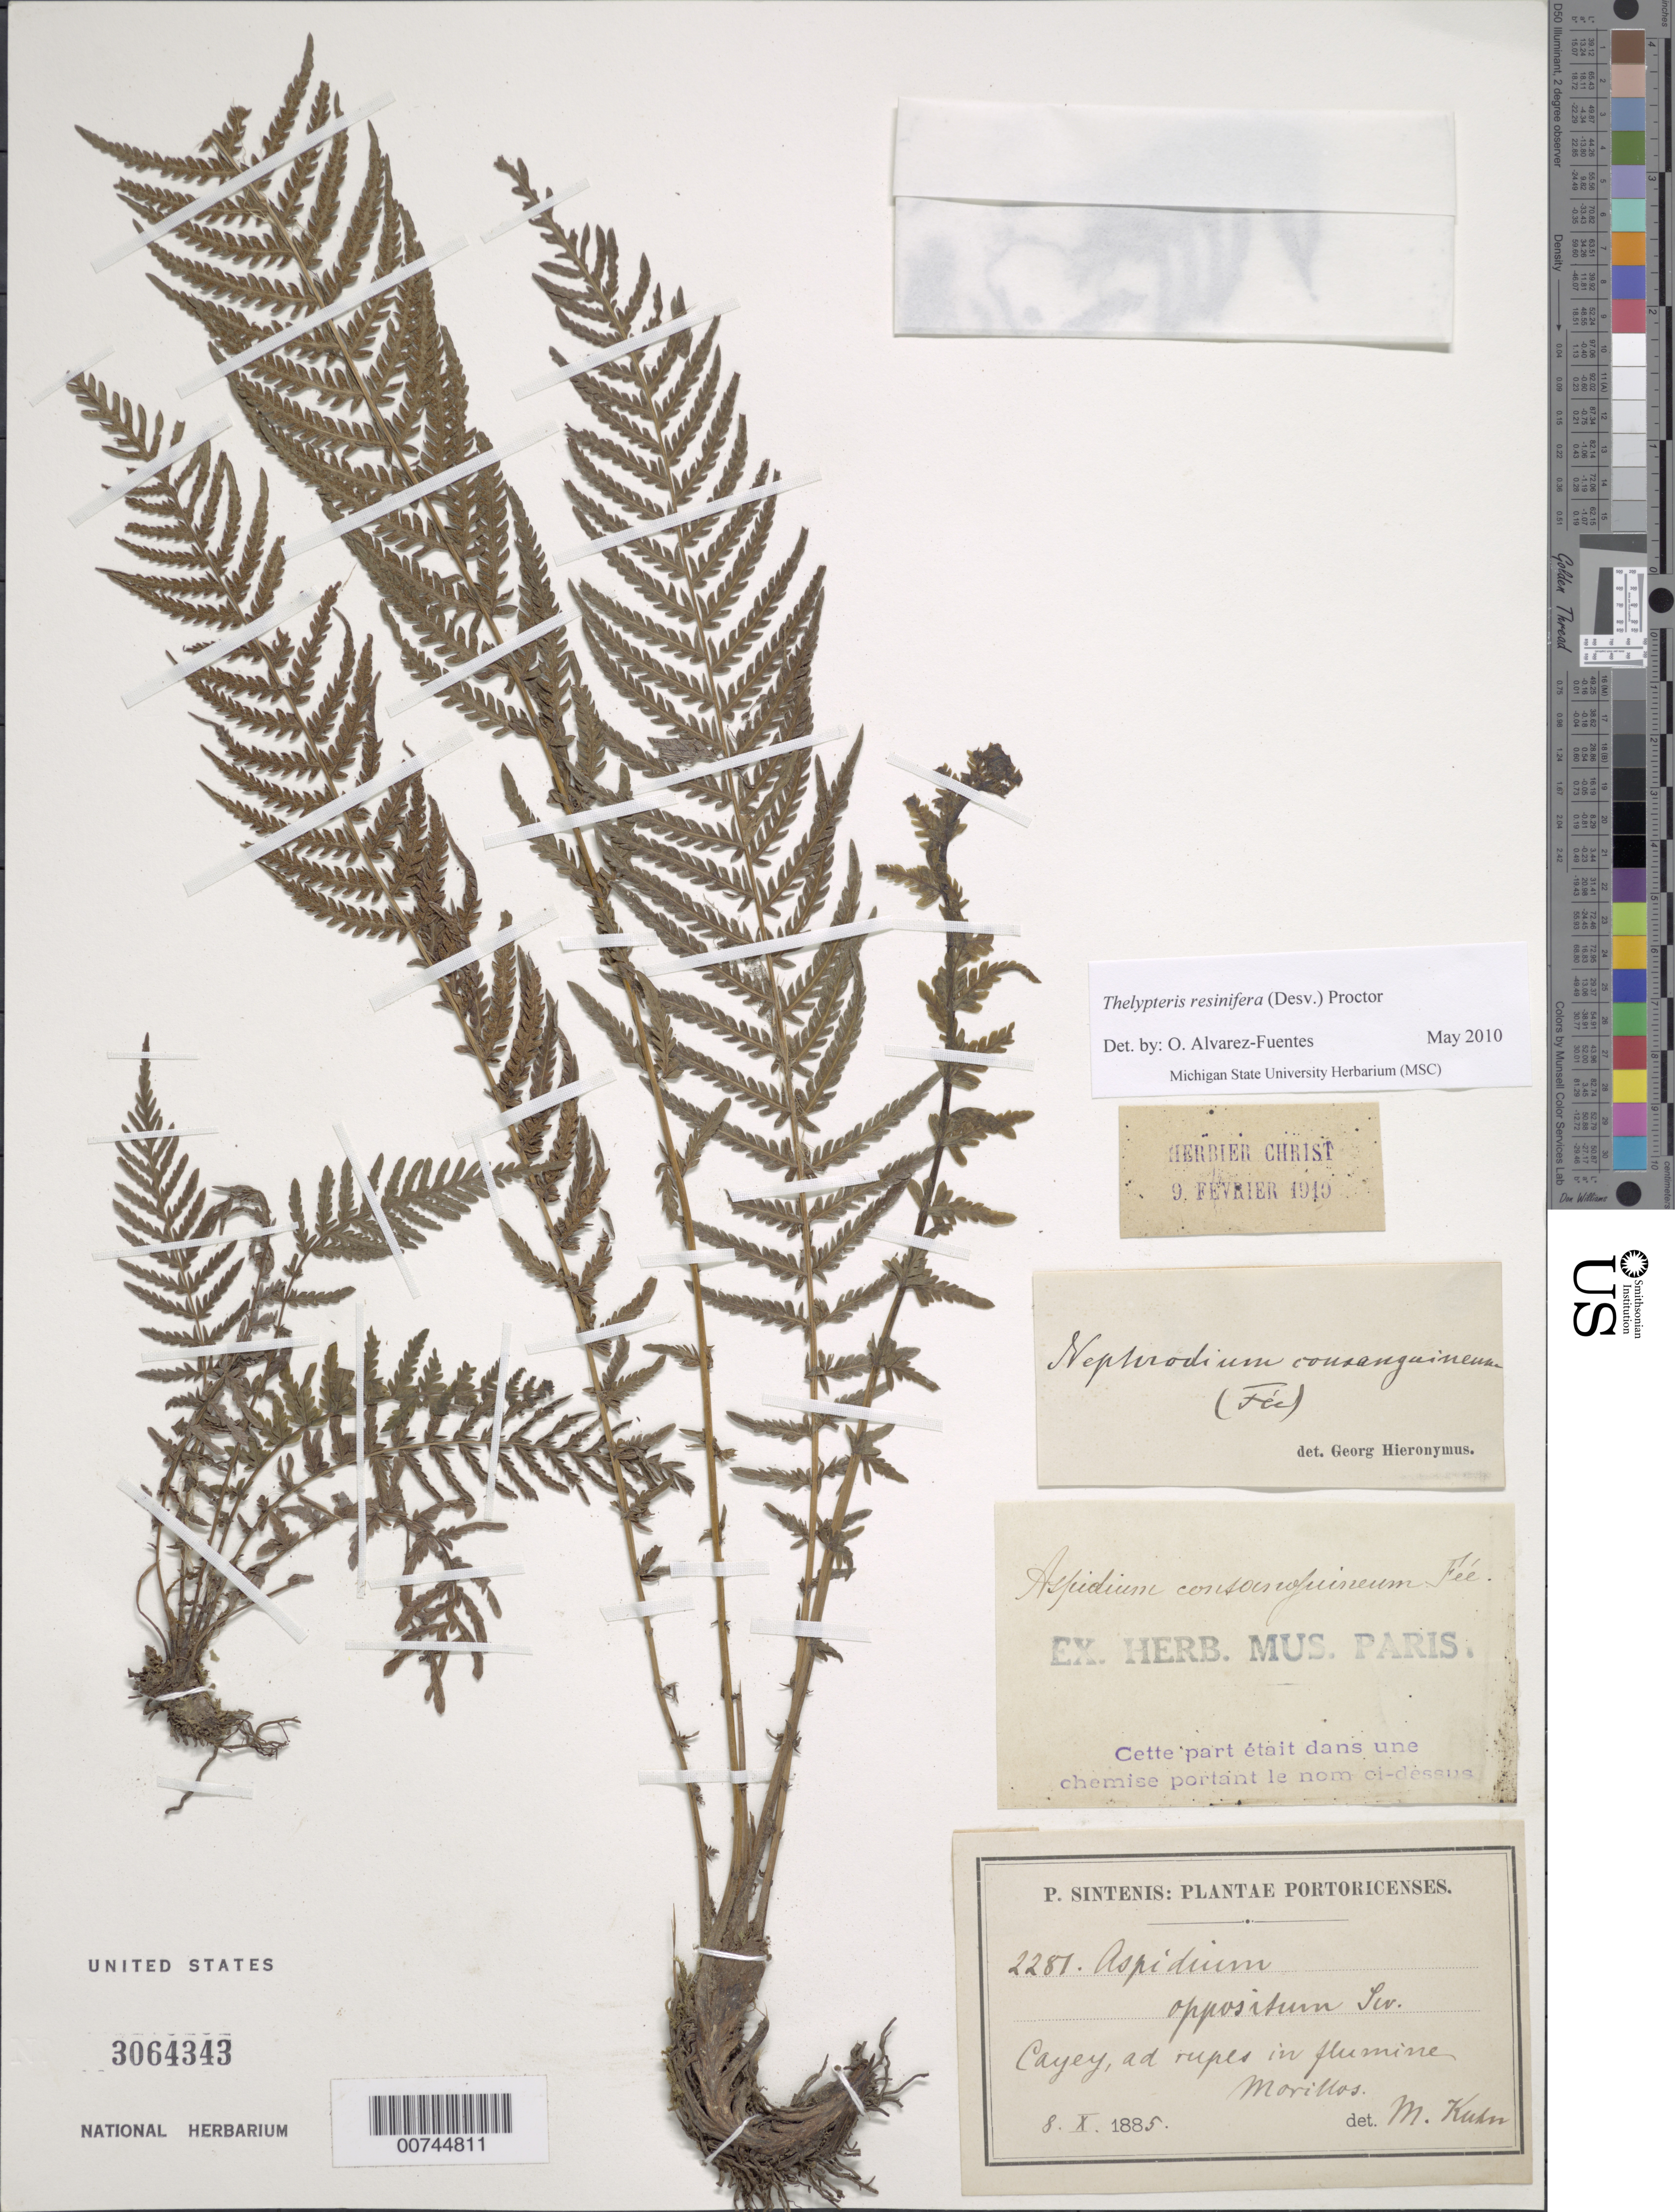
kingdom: Plantae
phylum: Tracheophyta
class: Polypodiopsida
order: Polypodiales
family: Thelypteridaceae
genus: Amauropelta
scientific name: Amauropelta resinifera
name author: (Desv.) Pic. Serm.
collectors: P. Sintenis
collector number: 2281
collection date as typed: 08 Oct 1885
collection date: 1885-10-08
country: Puerto Rico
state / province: Cayey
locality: Cayey, ad rupes in flumine Morillos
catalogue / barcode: US 3064343